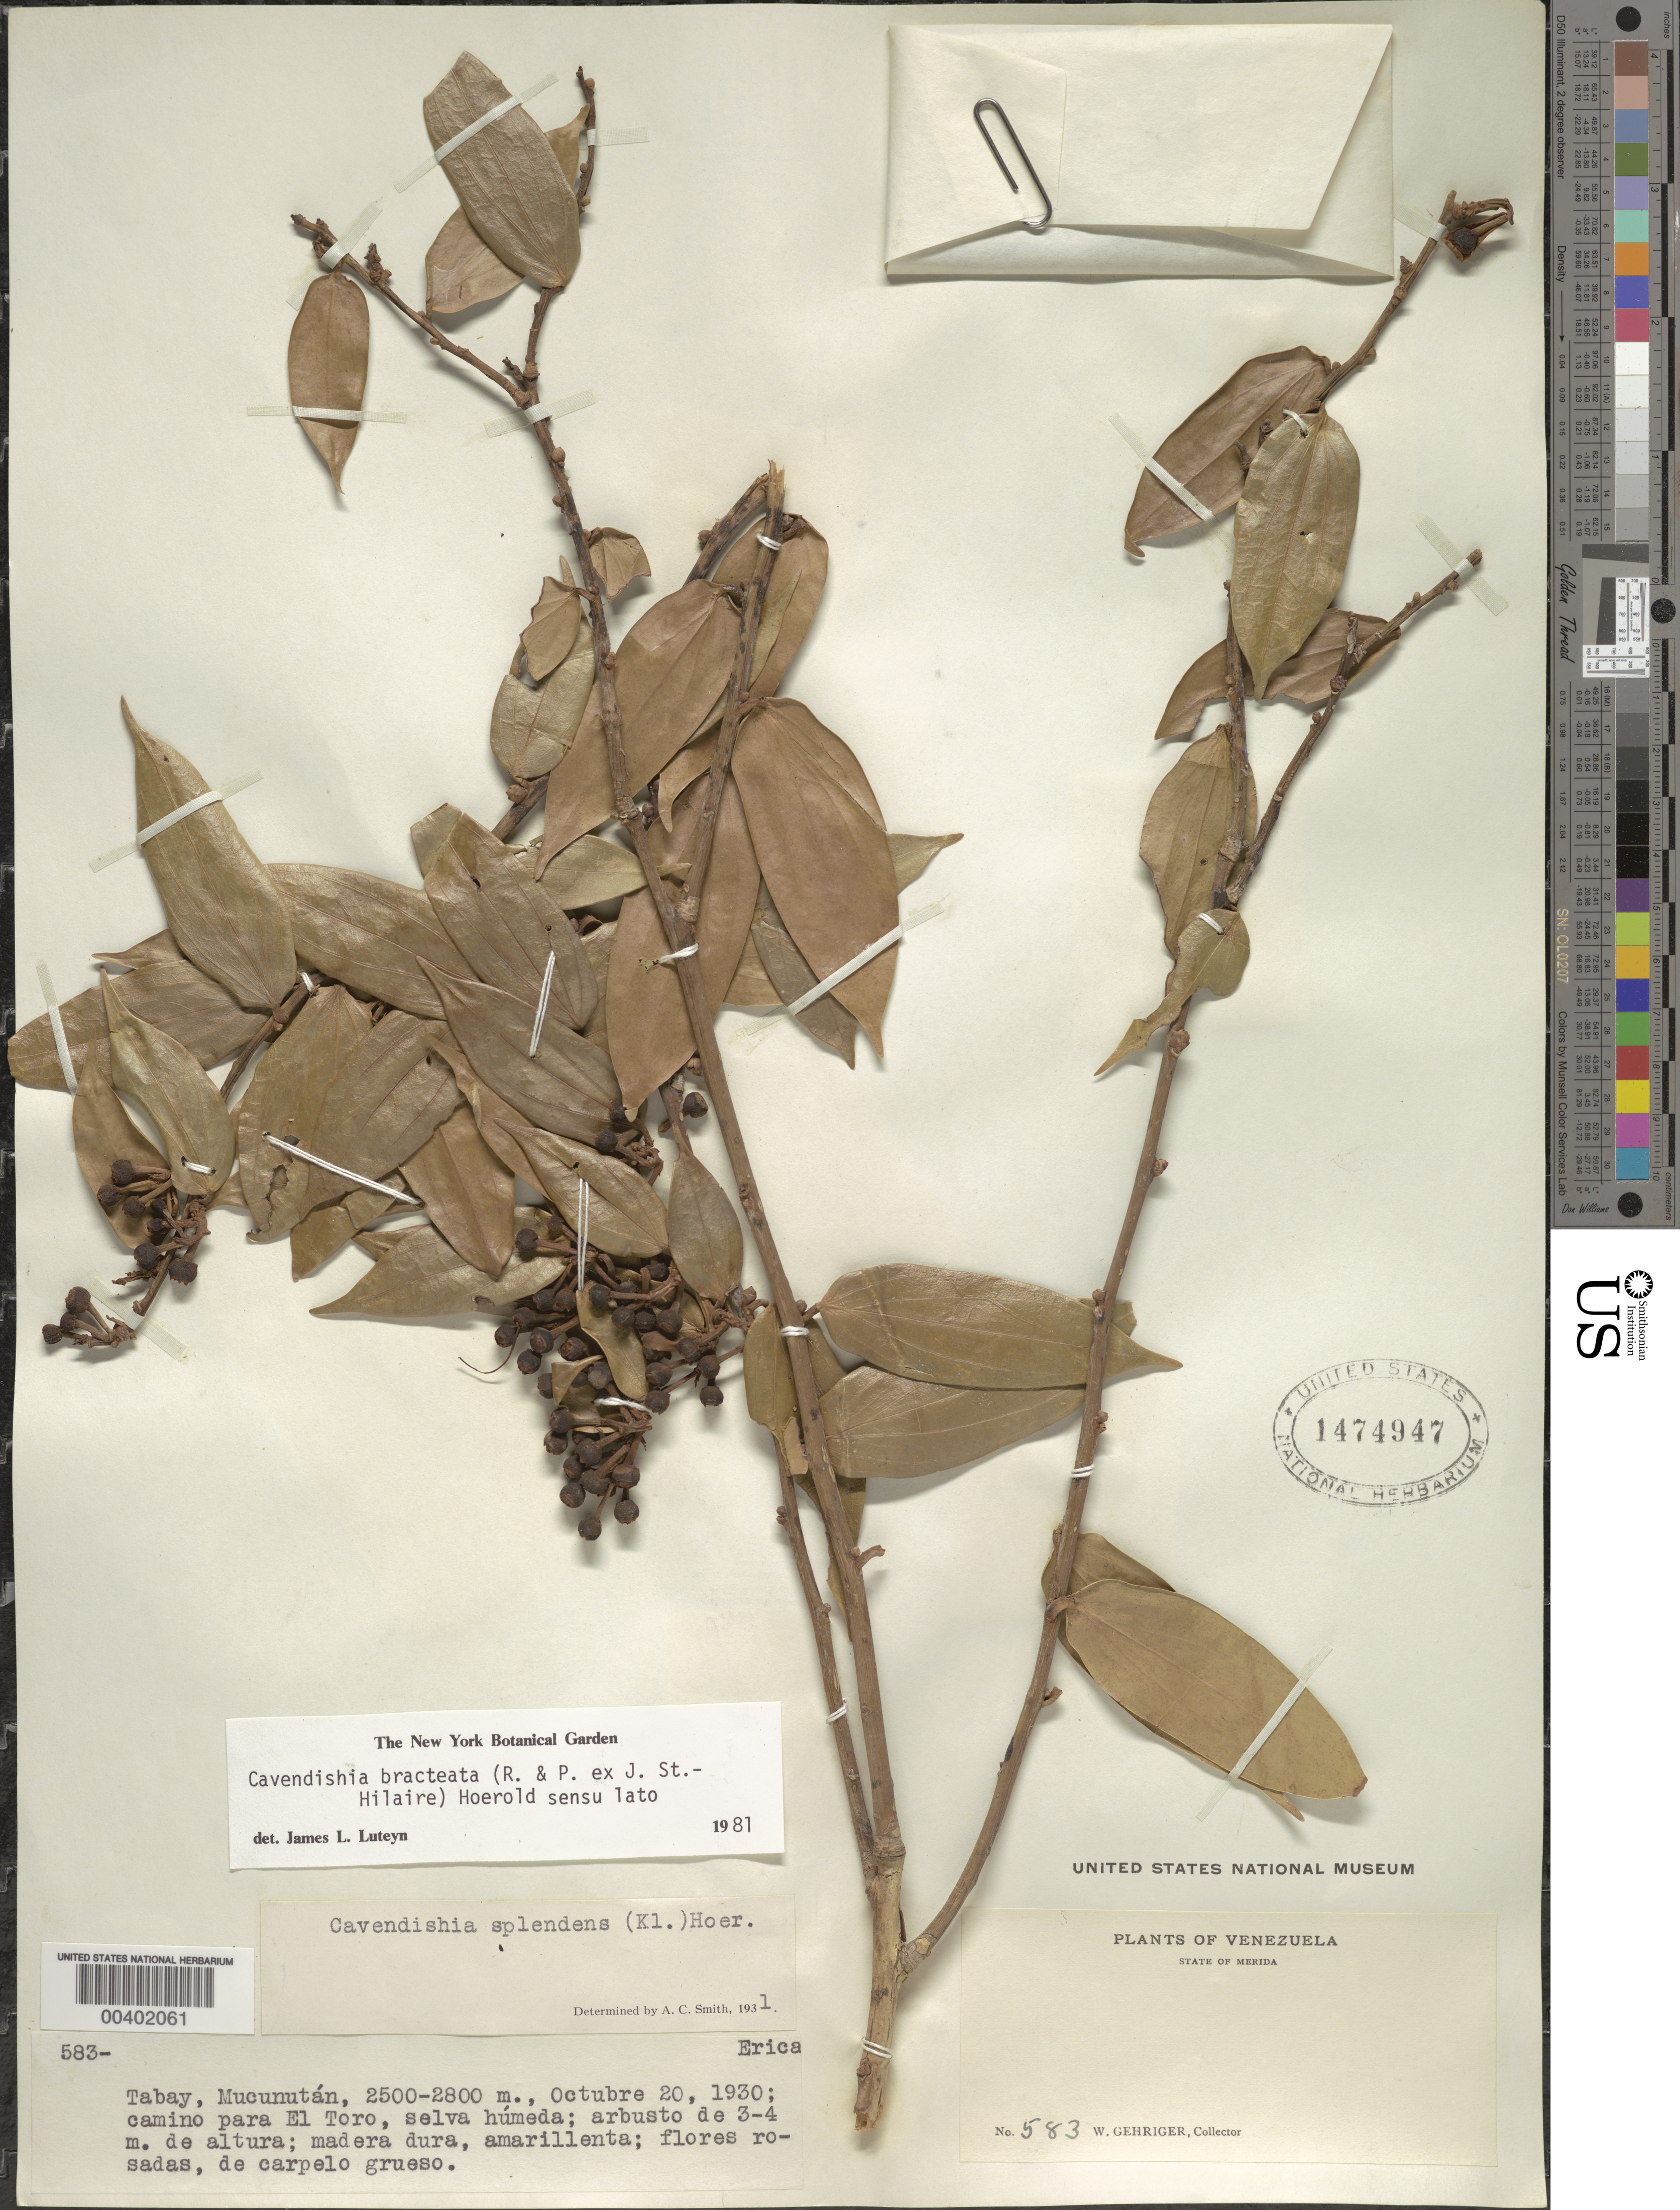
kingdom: Plantae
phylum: Tracheophyta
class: Magnoliopsida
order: Ericales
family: Ericaceae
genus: Cavendishia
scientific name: Cavendishia bracteata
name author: (Ruiz & Pav. ex J. St.-Hil.) Hoerold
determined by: Luteyn, J. L.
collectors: W. Gehriger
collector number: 583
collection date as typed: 20 Oct 1930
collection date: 1930-10-20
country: Venezuela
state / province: Mérida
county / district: Libertador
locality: Tabay, Mucunután. Camino El Toro. Mucunutan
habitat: Selva húmeda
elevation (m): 2500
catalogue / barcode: US 1474947